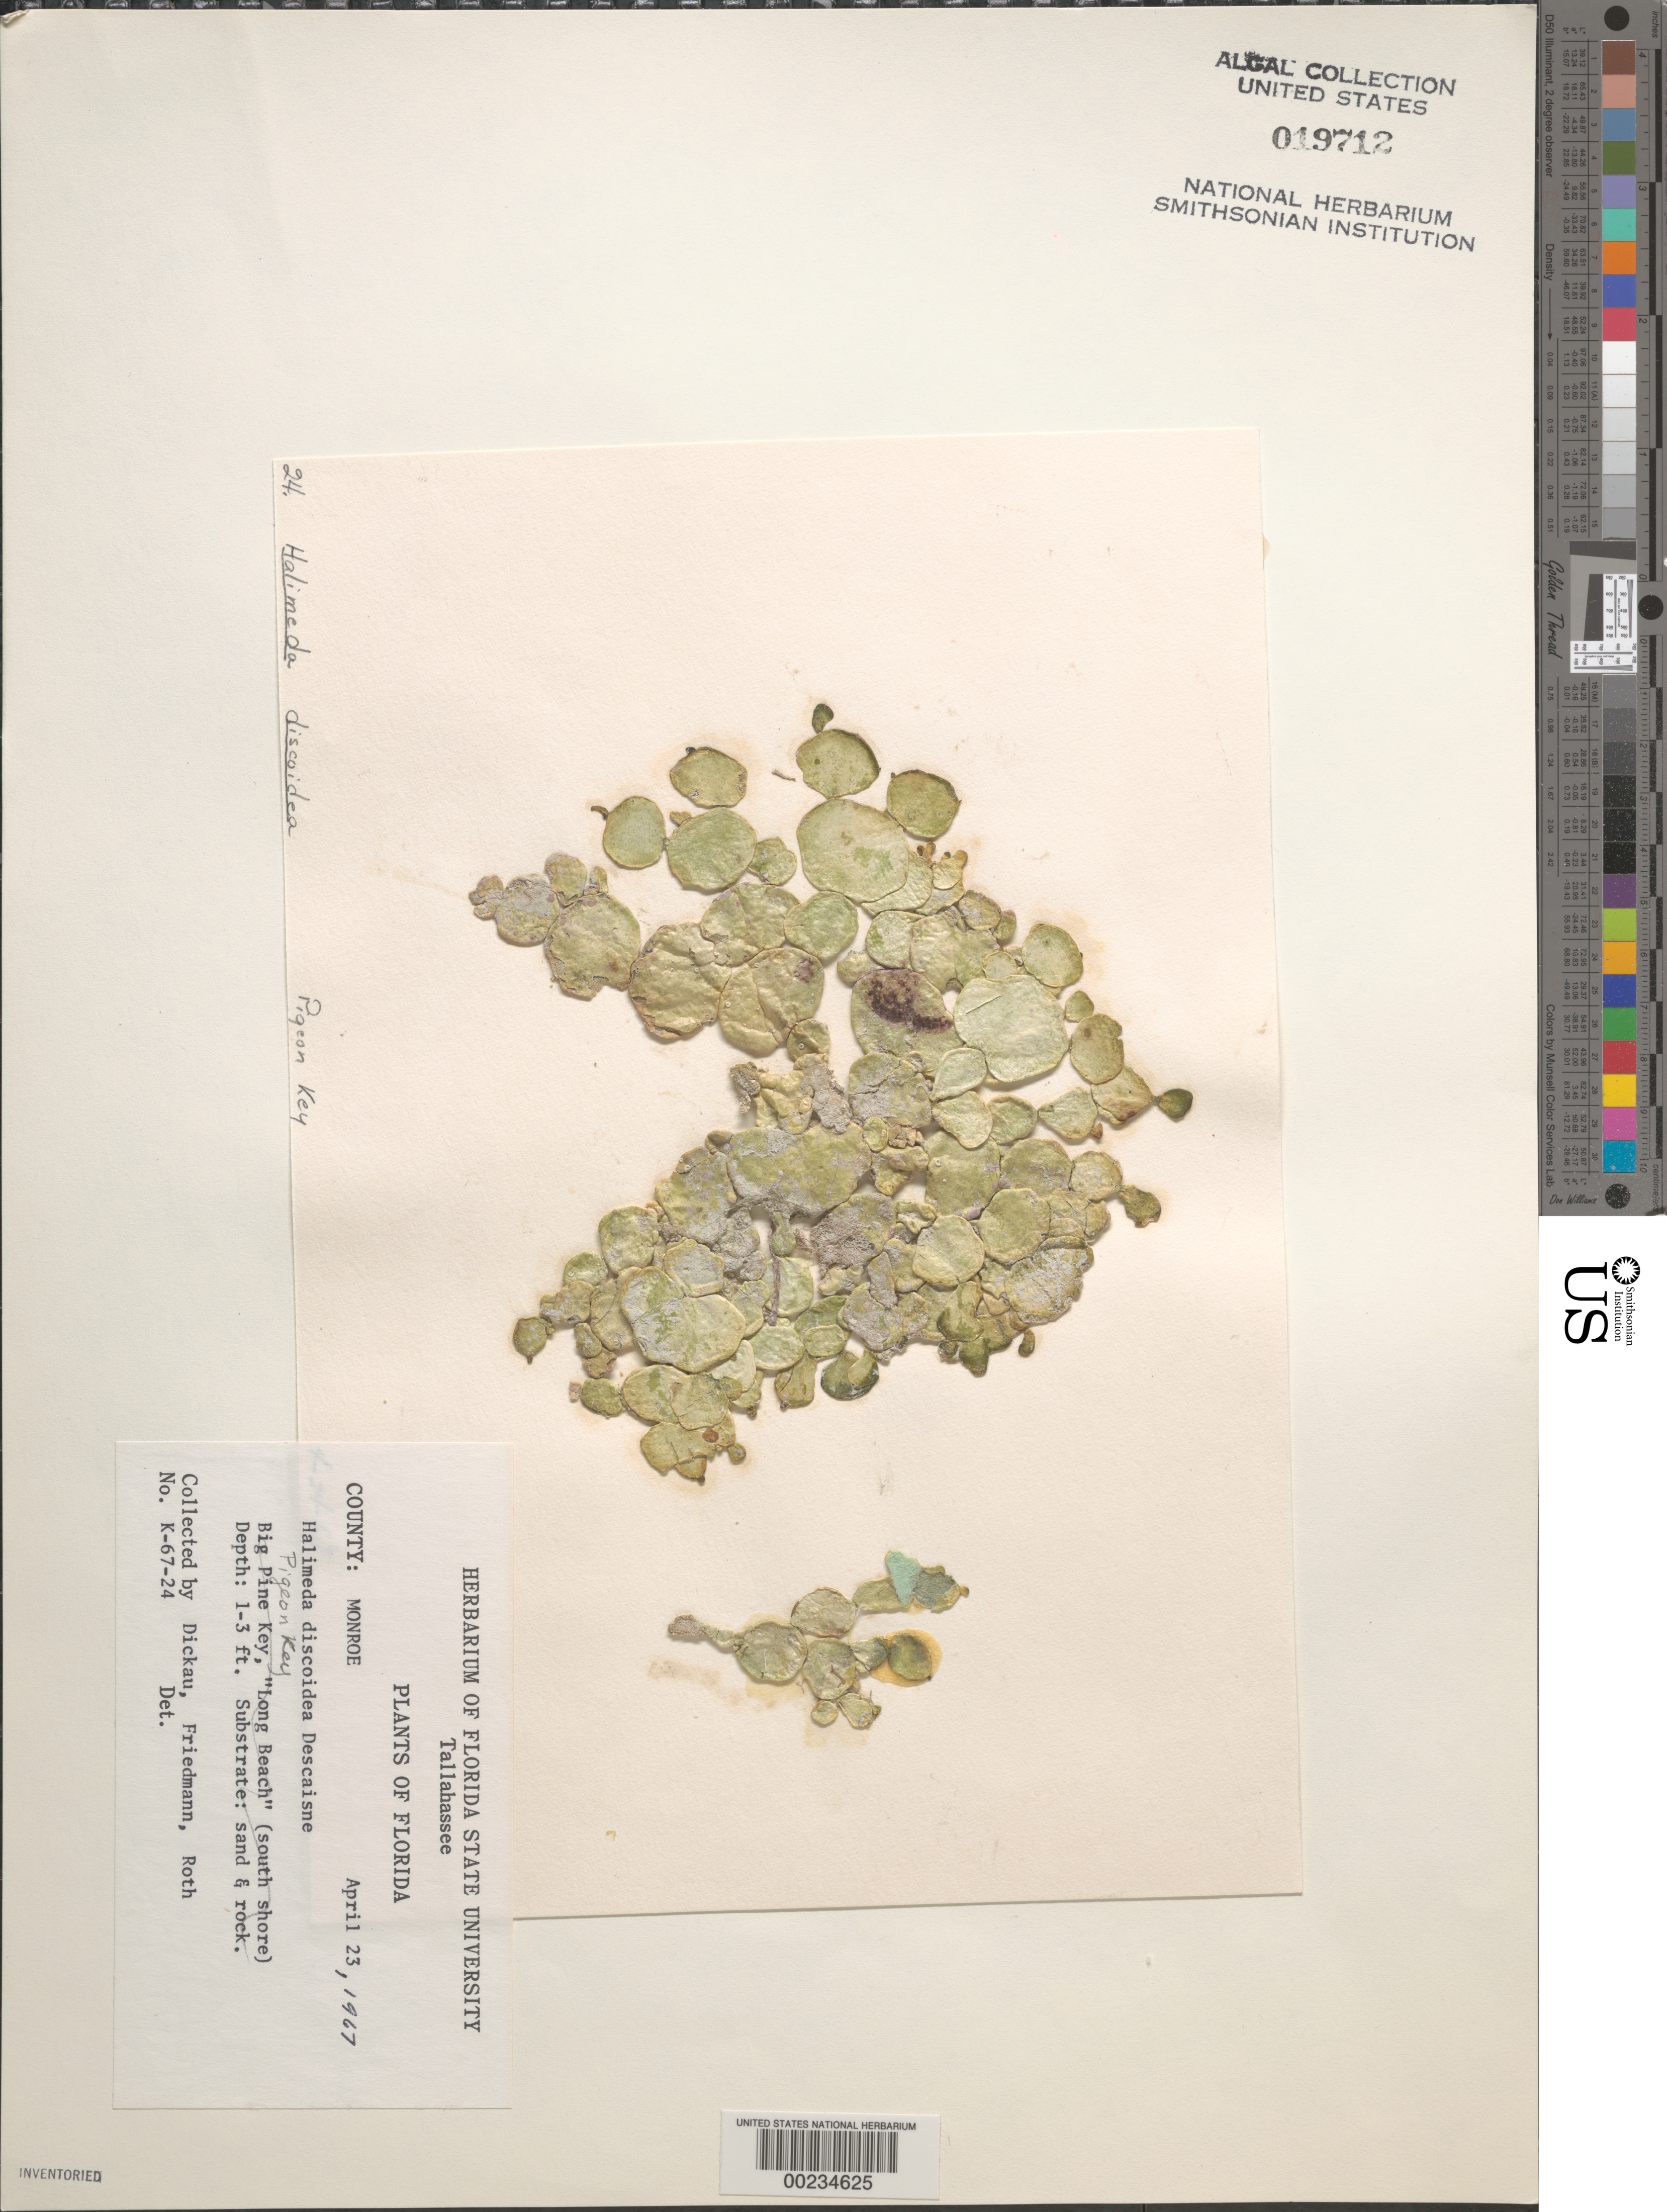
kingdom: Plantae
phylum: Chlorophyta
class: Ulvophyceae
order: Bryopsidales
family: Halimedaceae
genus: Halimeda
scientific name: Halimeda discoidea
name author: Decne.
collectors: B. Dickau, E. Friedmann & W. C. Roth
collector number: K-67-24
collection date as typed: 23 Apr 1967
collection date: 1967-04-23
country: United States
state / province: Florida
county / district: Monroe County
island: Pigeon Key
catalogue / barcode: US 19712